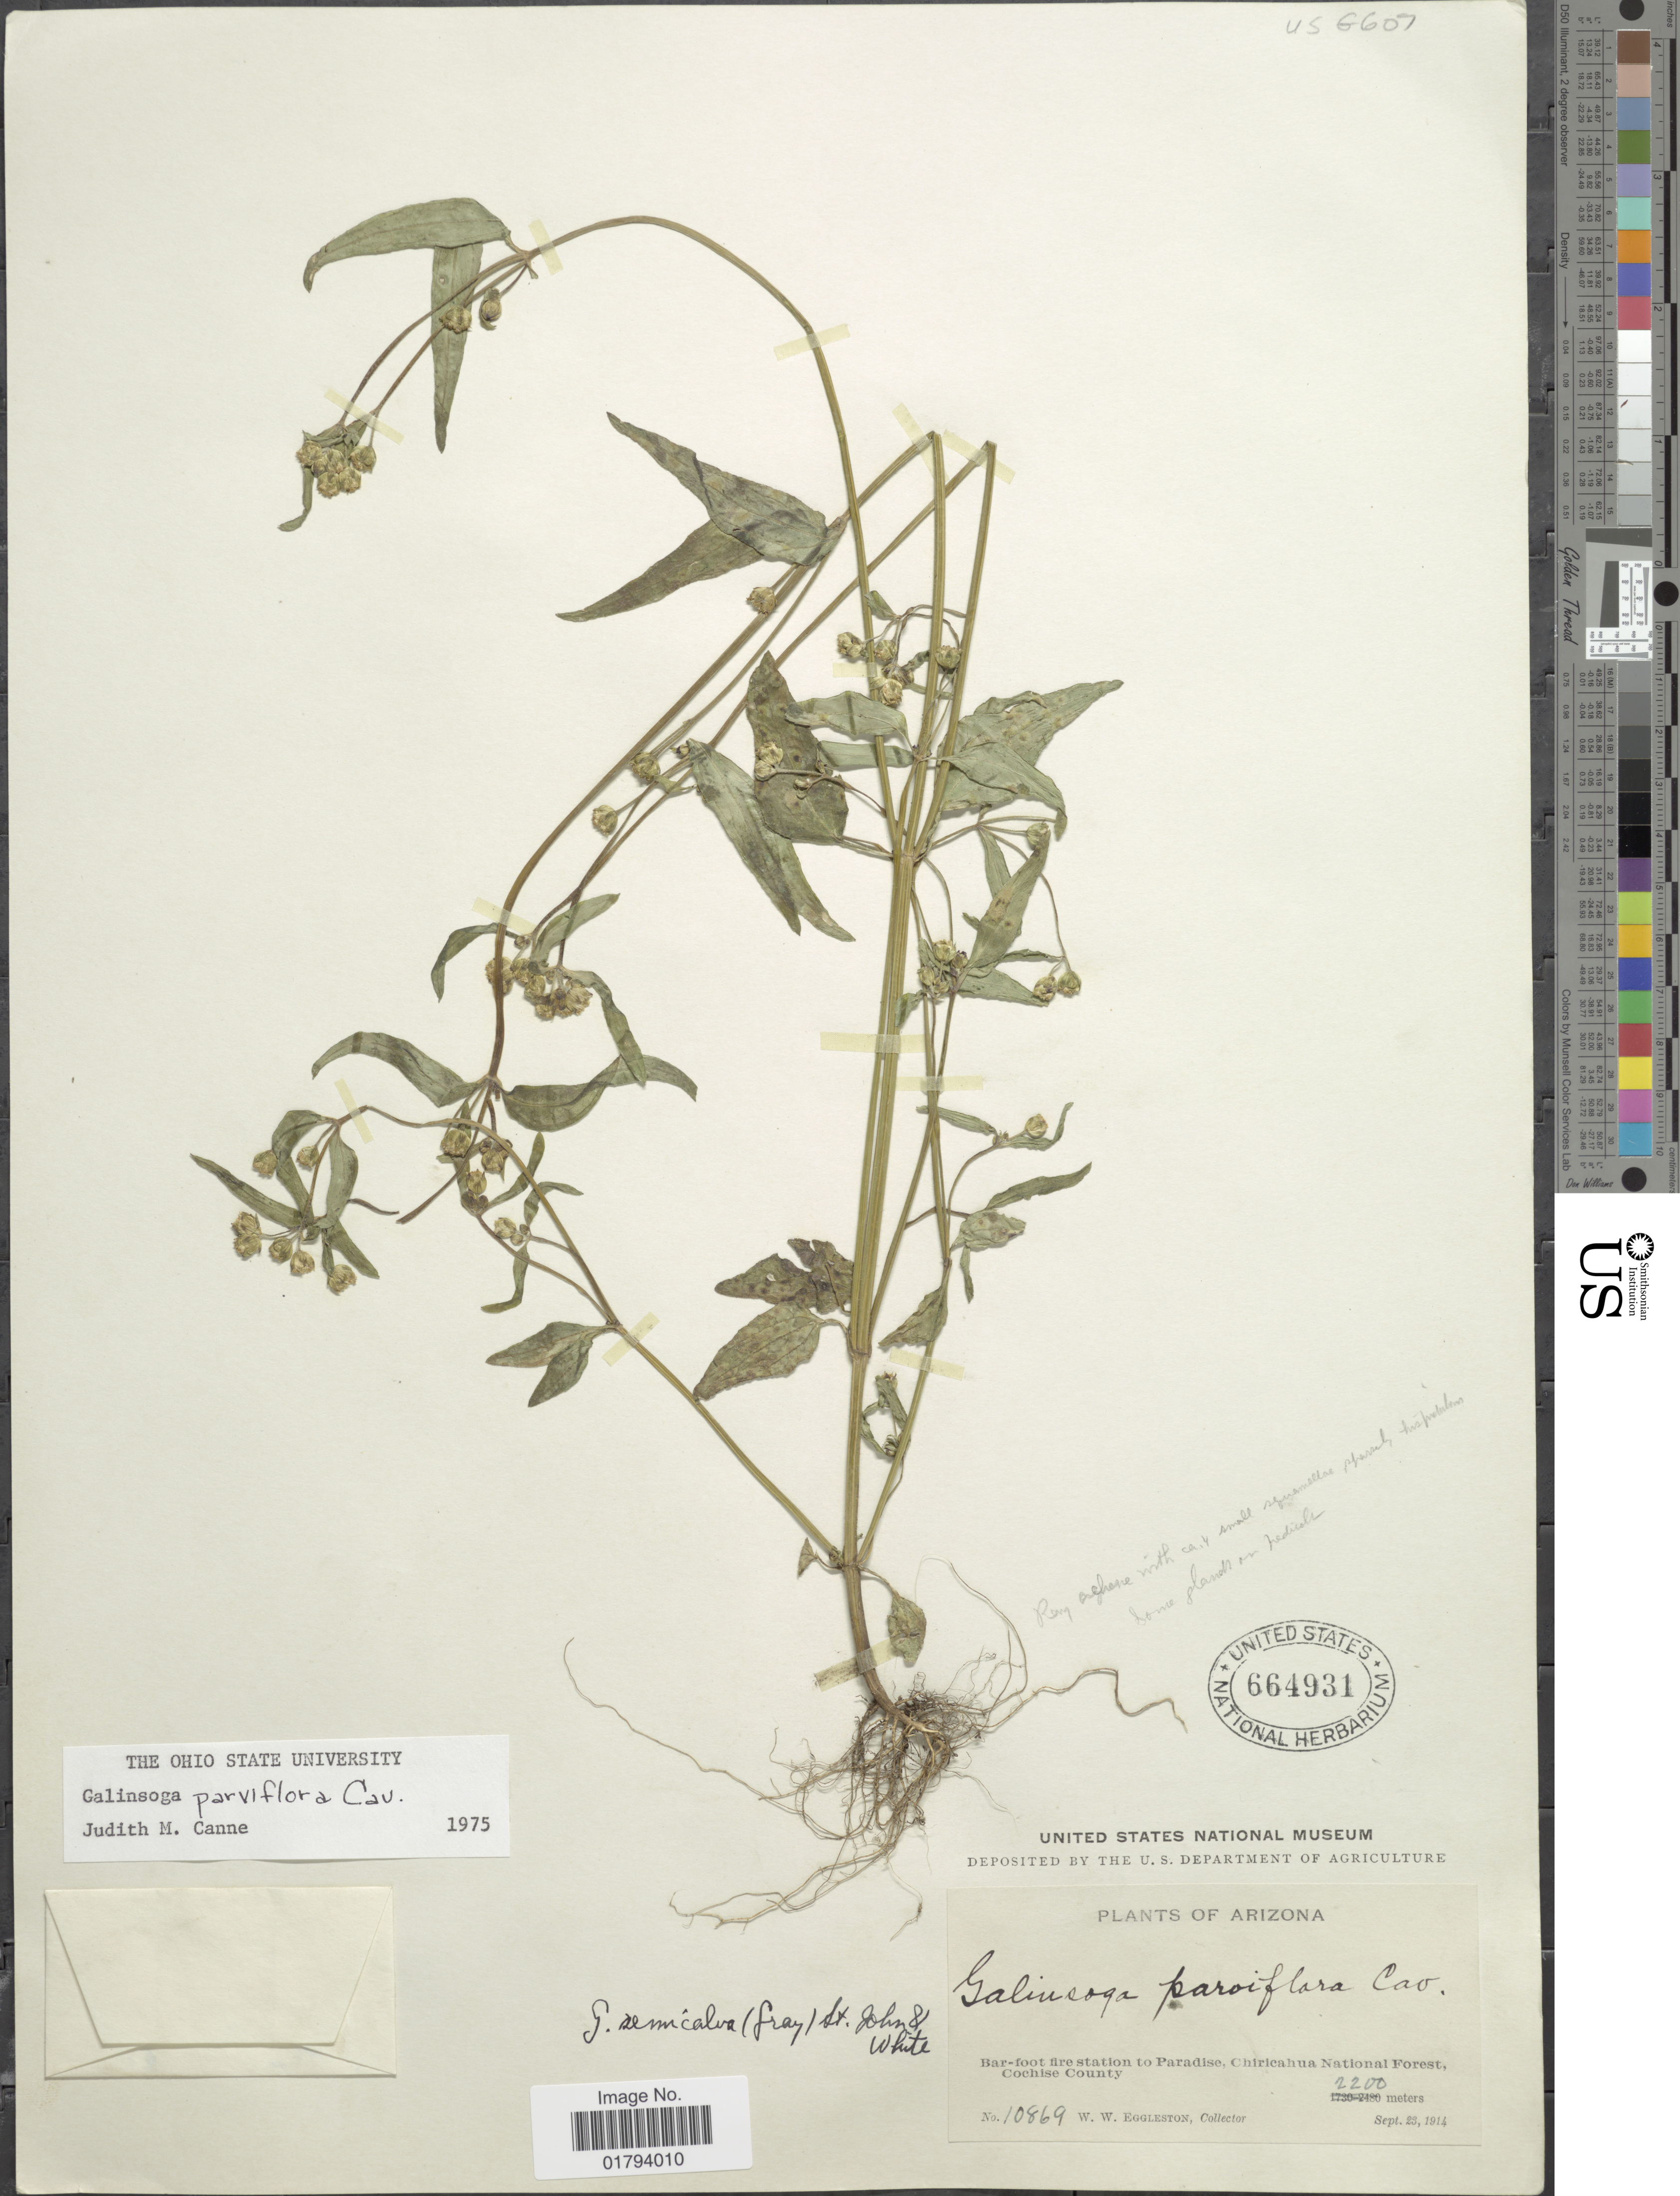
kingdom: Plantae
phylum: Tracheophyta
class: Magnoliopsida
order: Asterales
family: Asteraceae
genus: Galinsoga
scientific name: Galinsoga parviflora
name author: Cav.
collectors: W. W. Eggleston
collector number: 10869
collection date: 1914-09-23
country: United States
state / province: Arizona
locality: Bar-foot fire station to Paradise, Chiricahua National Forest, Cochise County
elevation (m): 2200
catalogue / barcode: US 664931